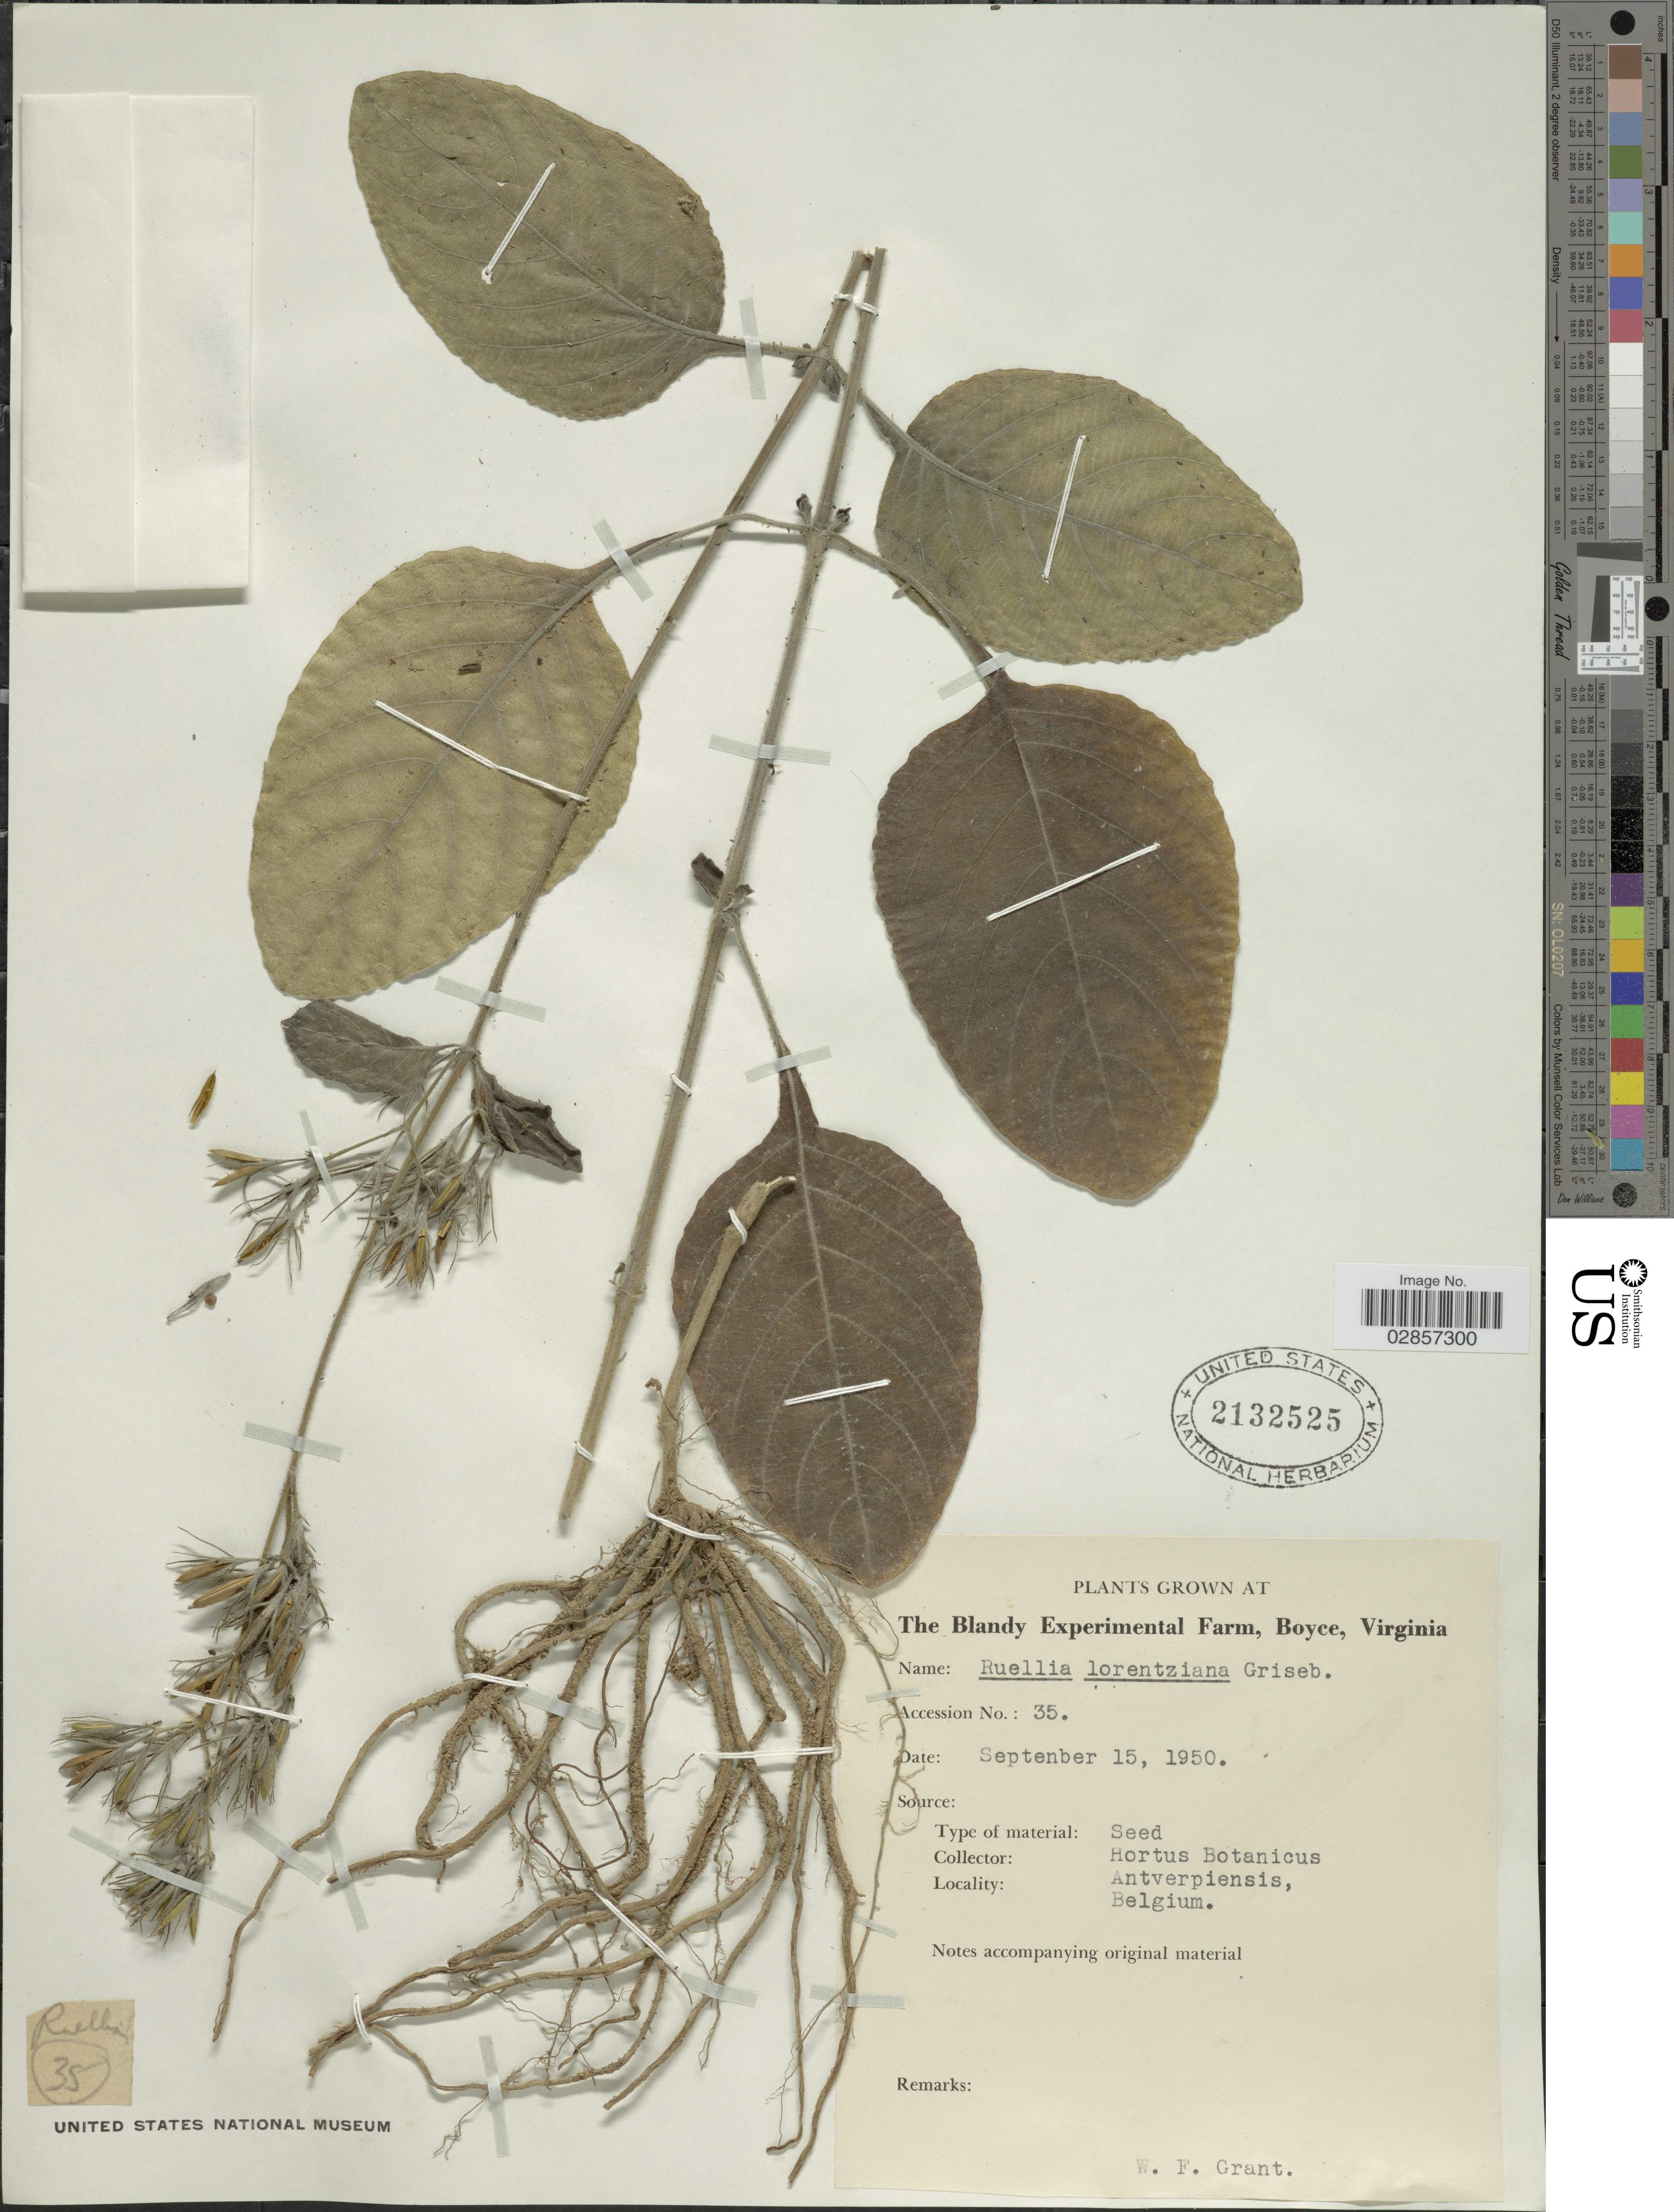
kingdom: Plantae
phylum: Tracheophyta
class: Magnoliopsida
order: Lamiales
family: Acanthaceae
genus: Ruellia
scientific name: Ruellia lorentziana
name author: Griseb.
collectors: W. Grant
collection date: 1950-09-15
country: United States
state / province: Virginia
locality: The Blandy Experimental Farm, Boyce, Virginia.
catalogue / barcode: US 2132525